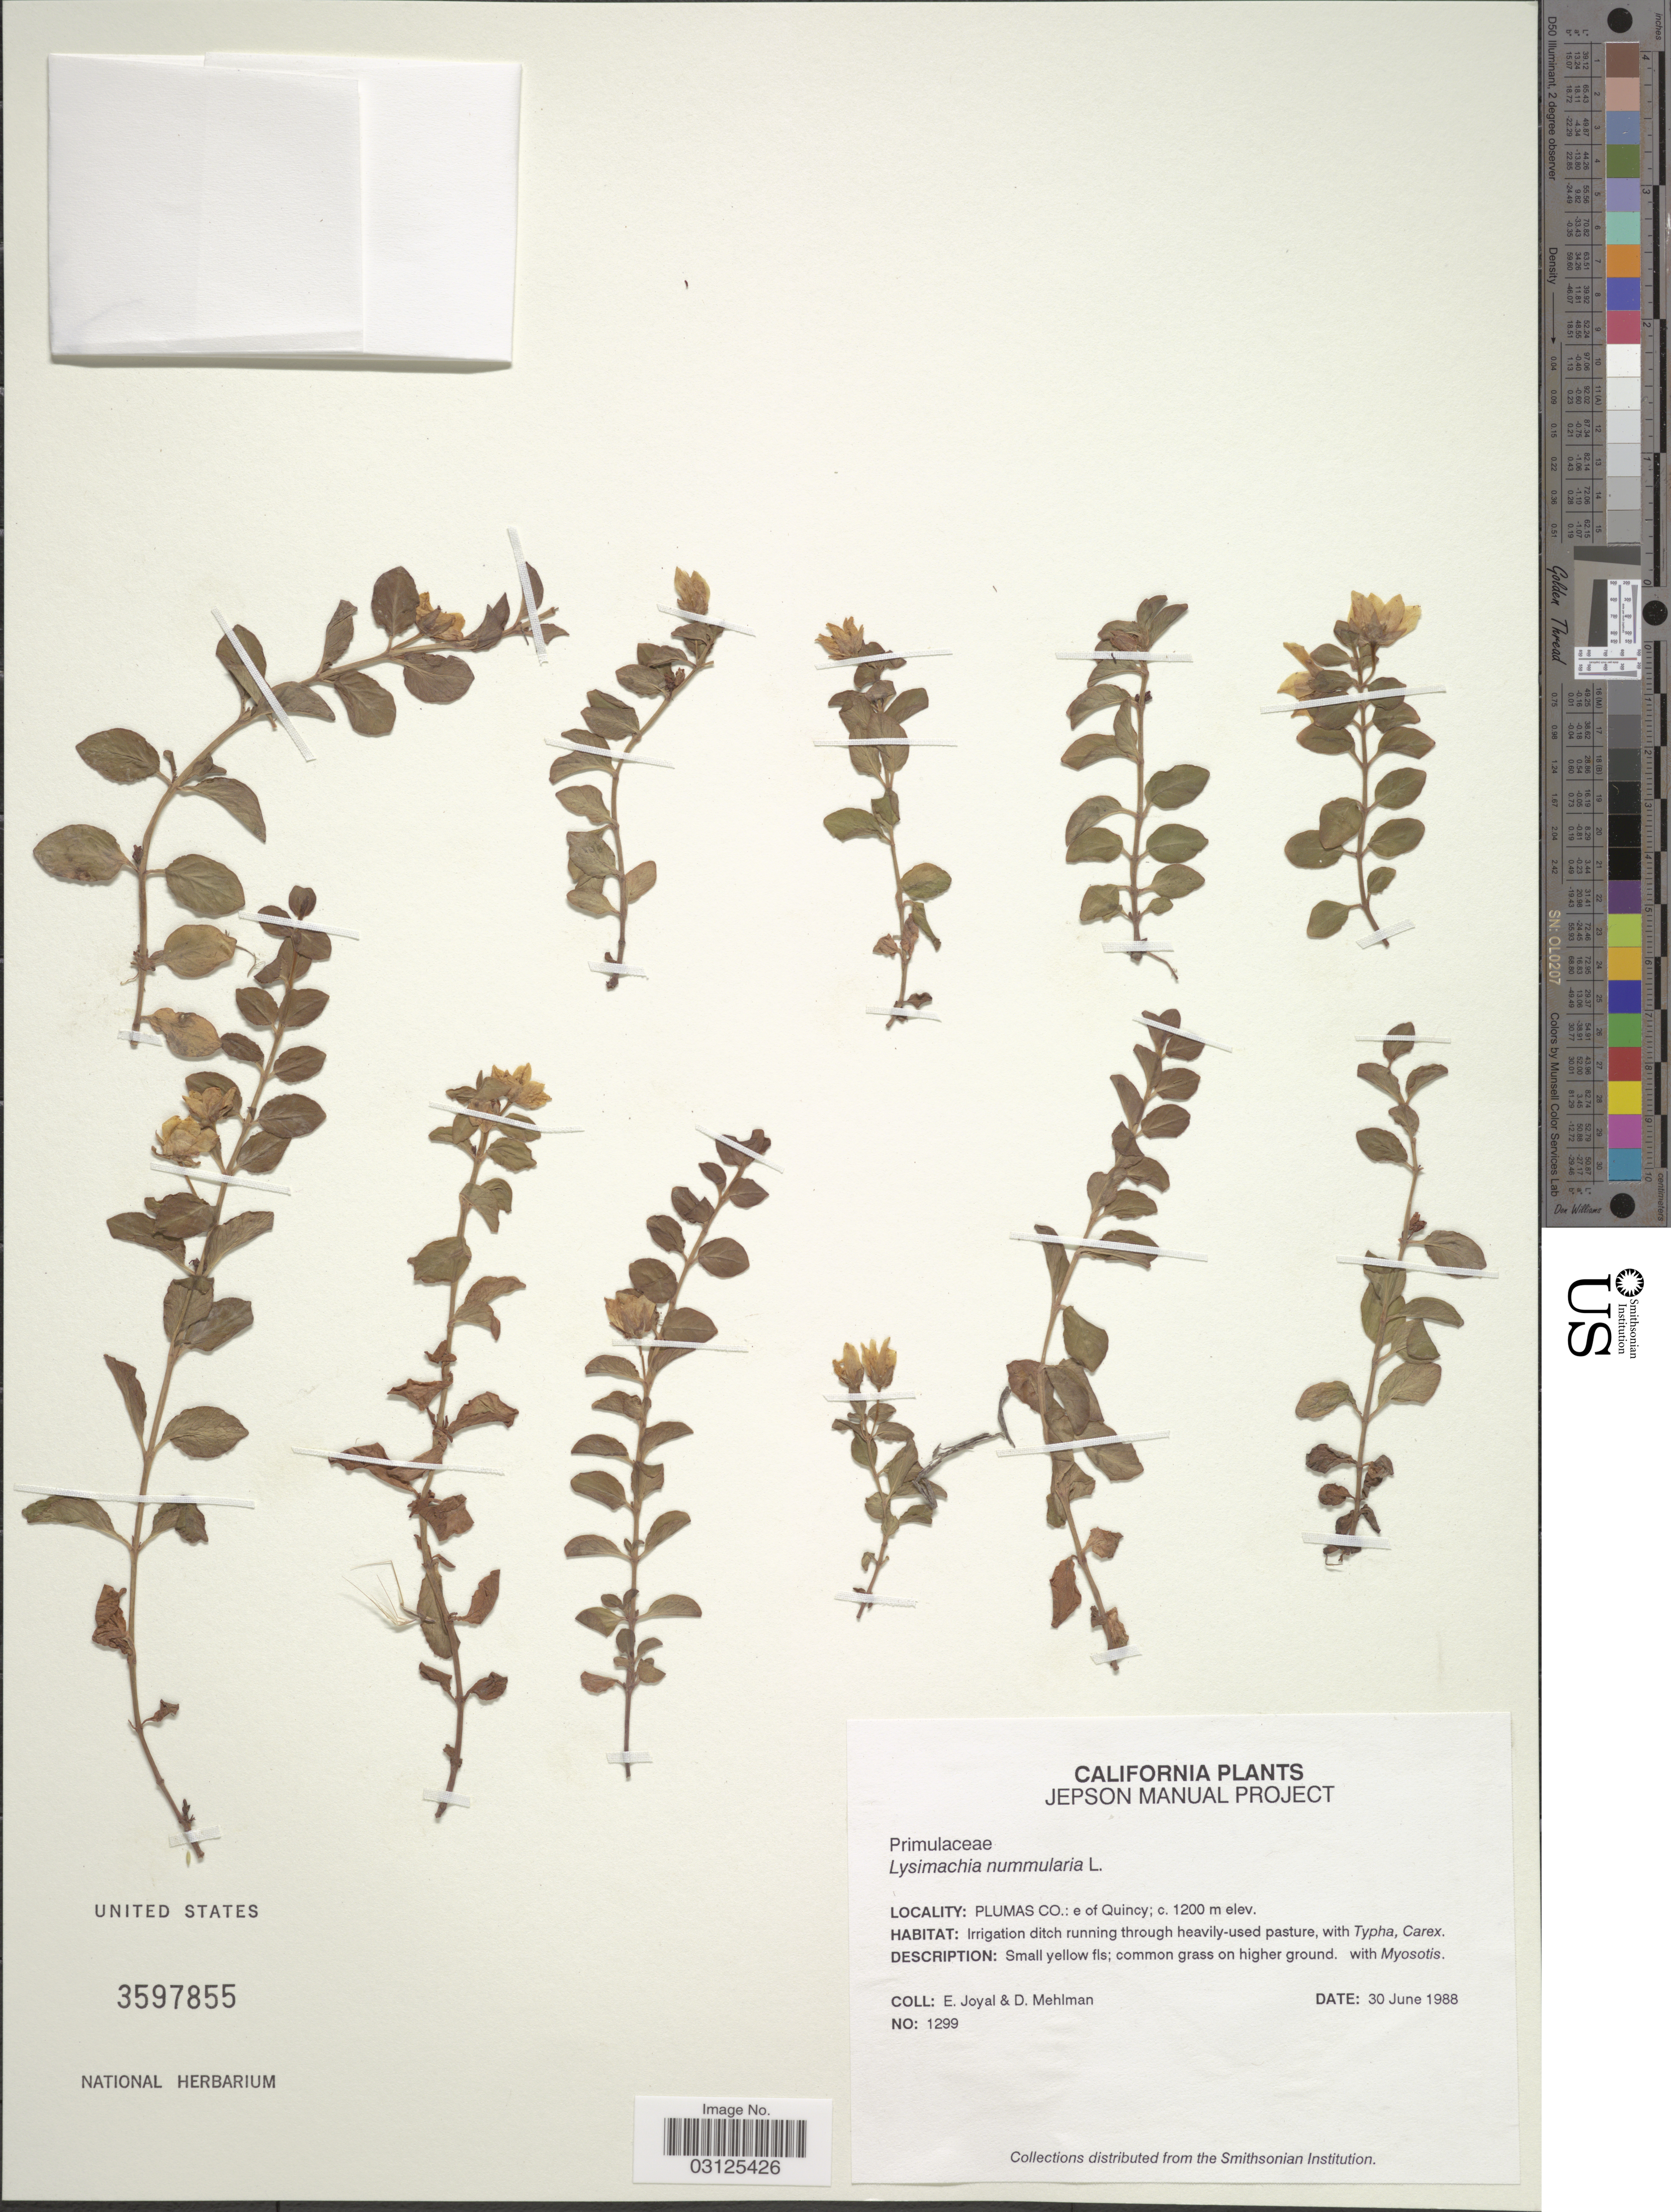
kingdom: Plantae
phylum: Tracheophyta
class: Magnoliopsida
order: Ericales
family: Primulaceae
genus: Lysimachia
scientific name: Lysimachia nummularia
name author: L.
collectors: E. Joyal & D. Mehlman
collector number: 1299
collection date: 1988-06-30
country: United States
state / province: California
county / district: Plumas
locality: Jepson Manual Project, Plumas Co.: e of Quincy.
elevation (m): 1200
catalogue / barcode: US 3597855